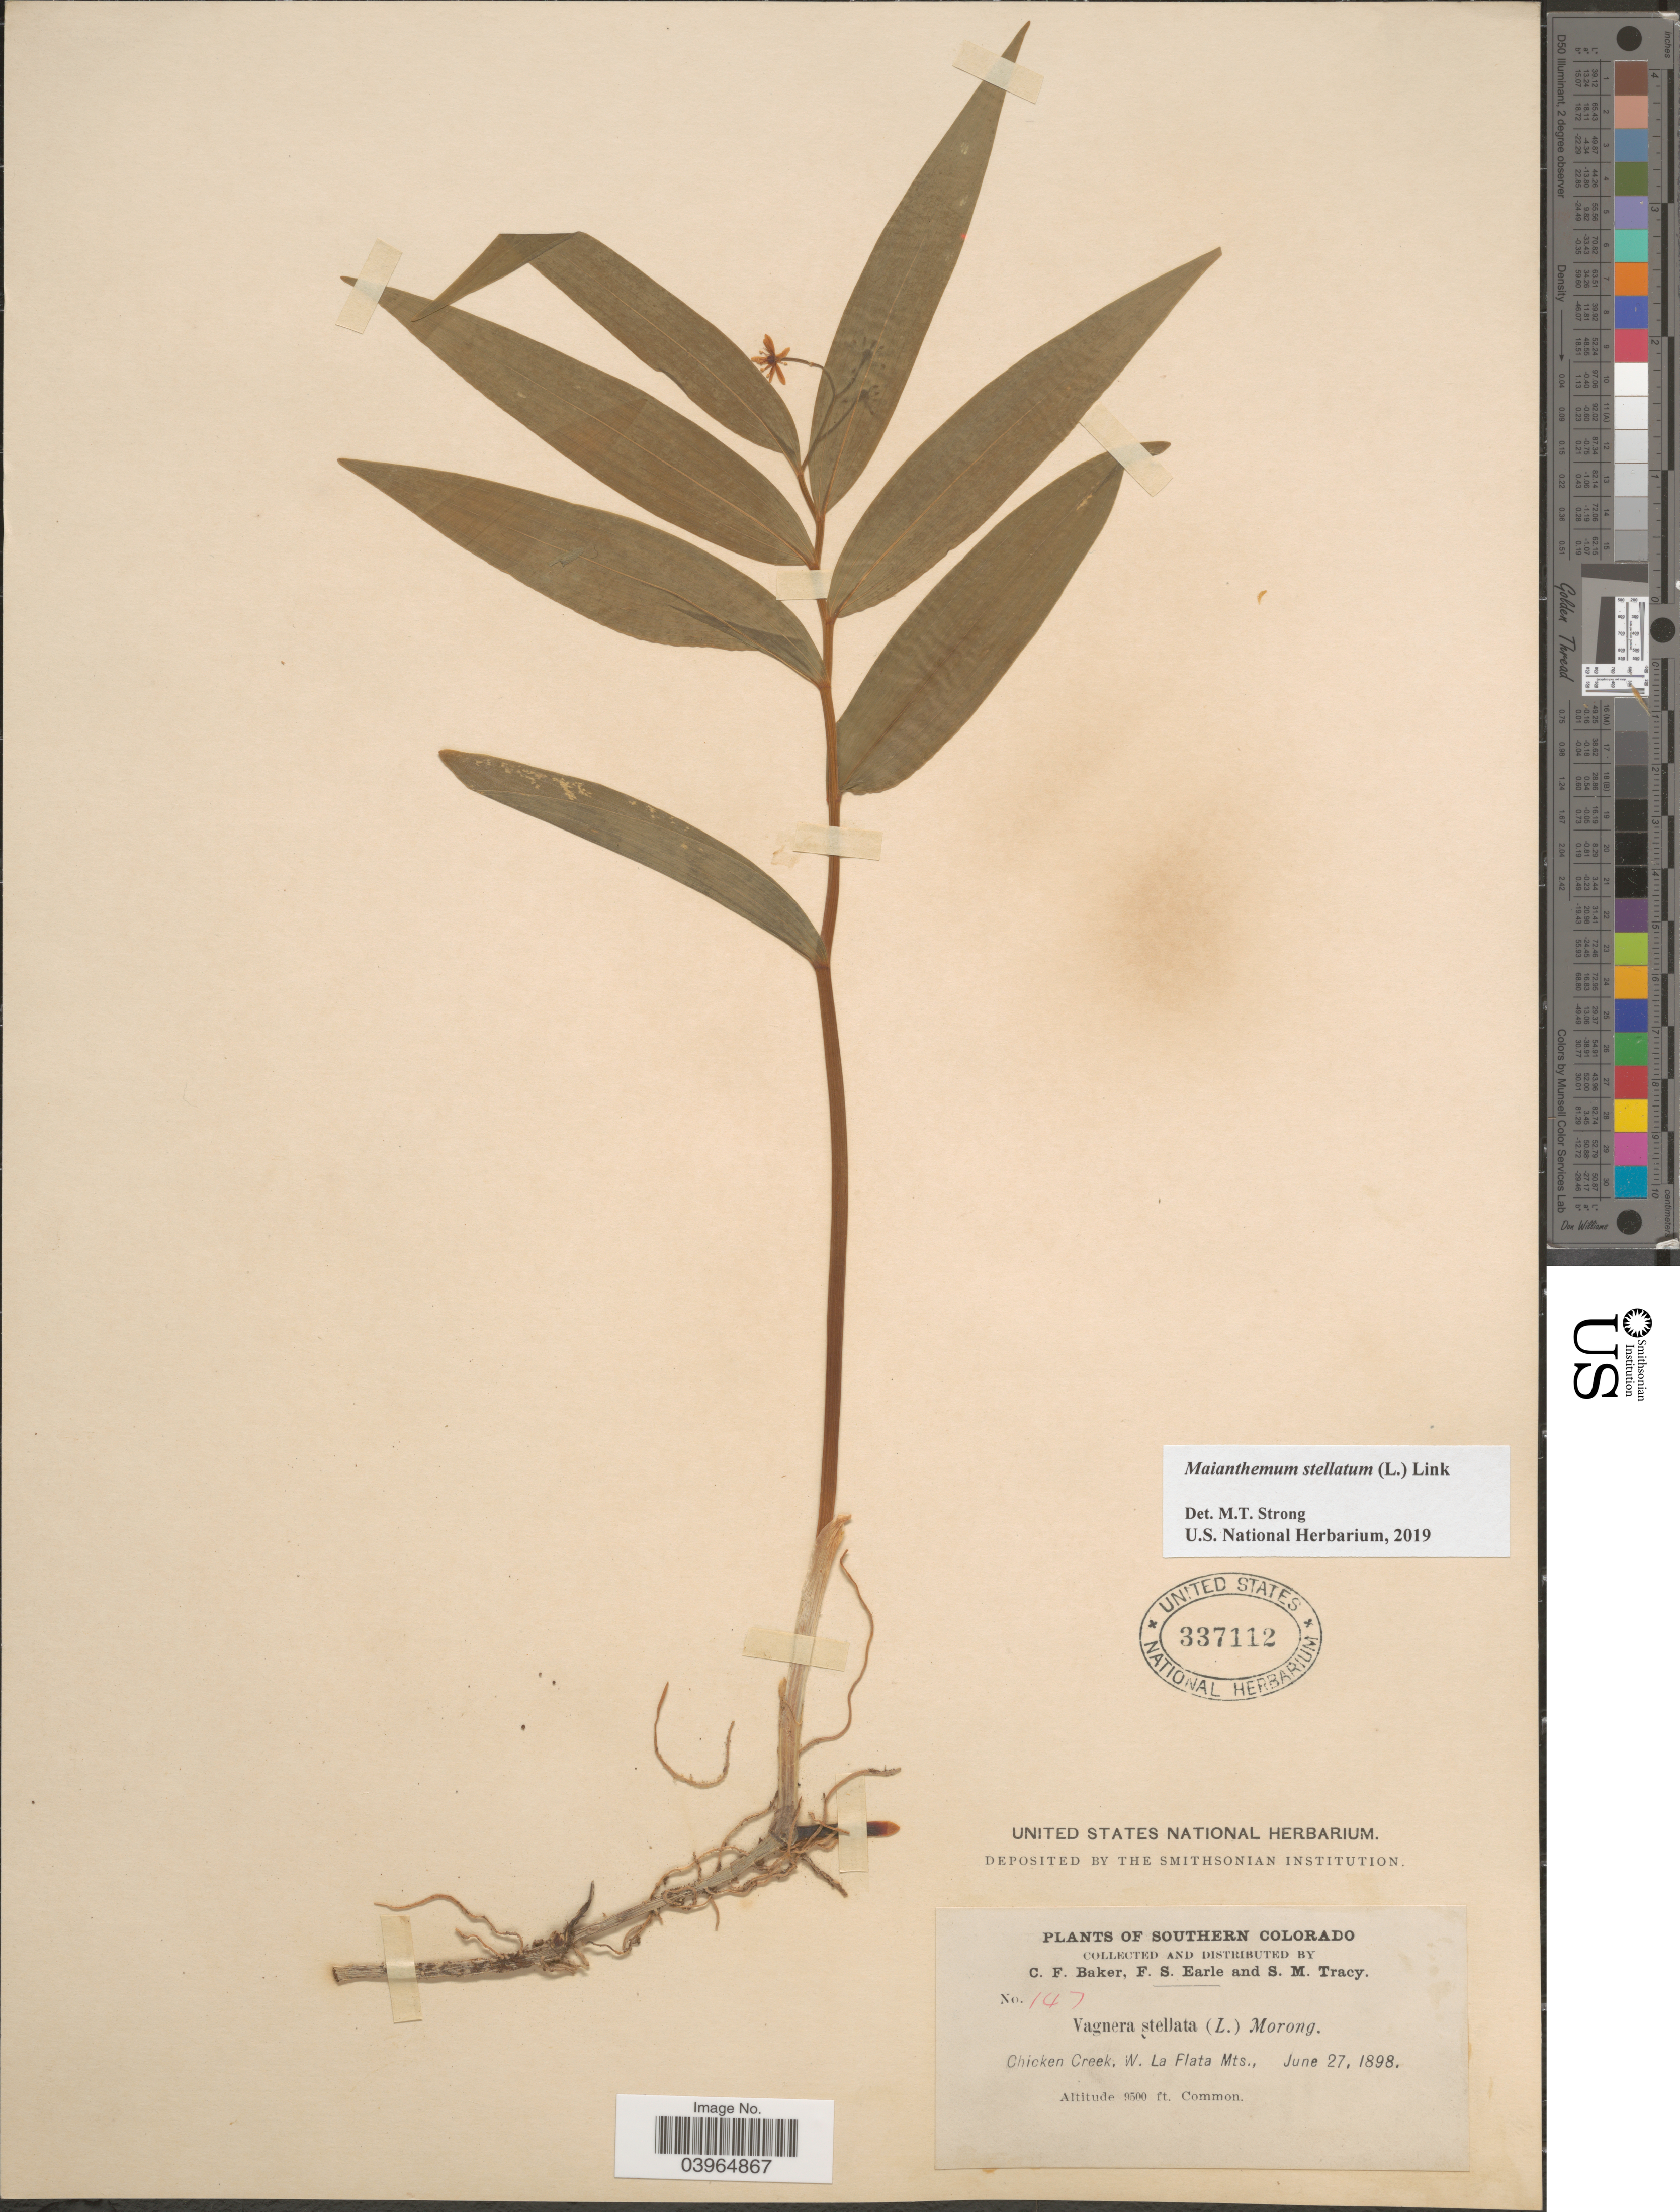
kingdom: Plantae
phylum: Tracheophyta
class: Liliopsida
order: Asparagales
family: Asparagaceae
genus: Maianthemum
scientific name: Maianthemum stellatum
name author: (L.) Link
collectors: C. F. Baker, F. S. Earle & S. M. Tracy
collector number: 147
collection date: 1898-06-27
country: United States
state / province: Colorado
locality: Southern Colorado. Chicken Creek, W. La Flata Mts.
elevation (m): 2896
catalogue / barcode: US 337112